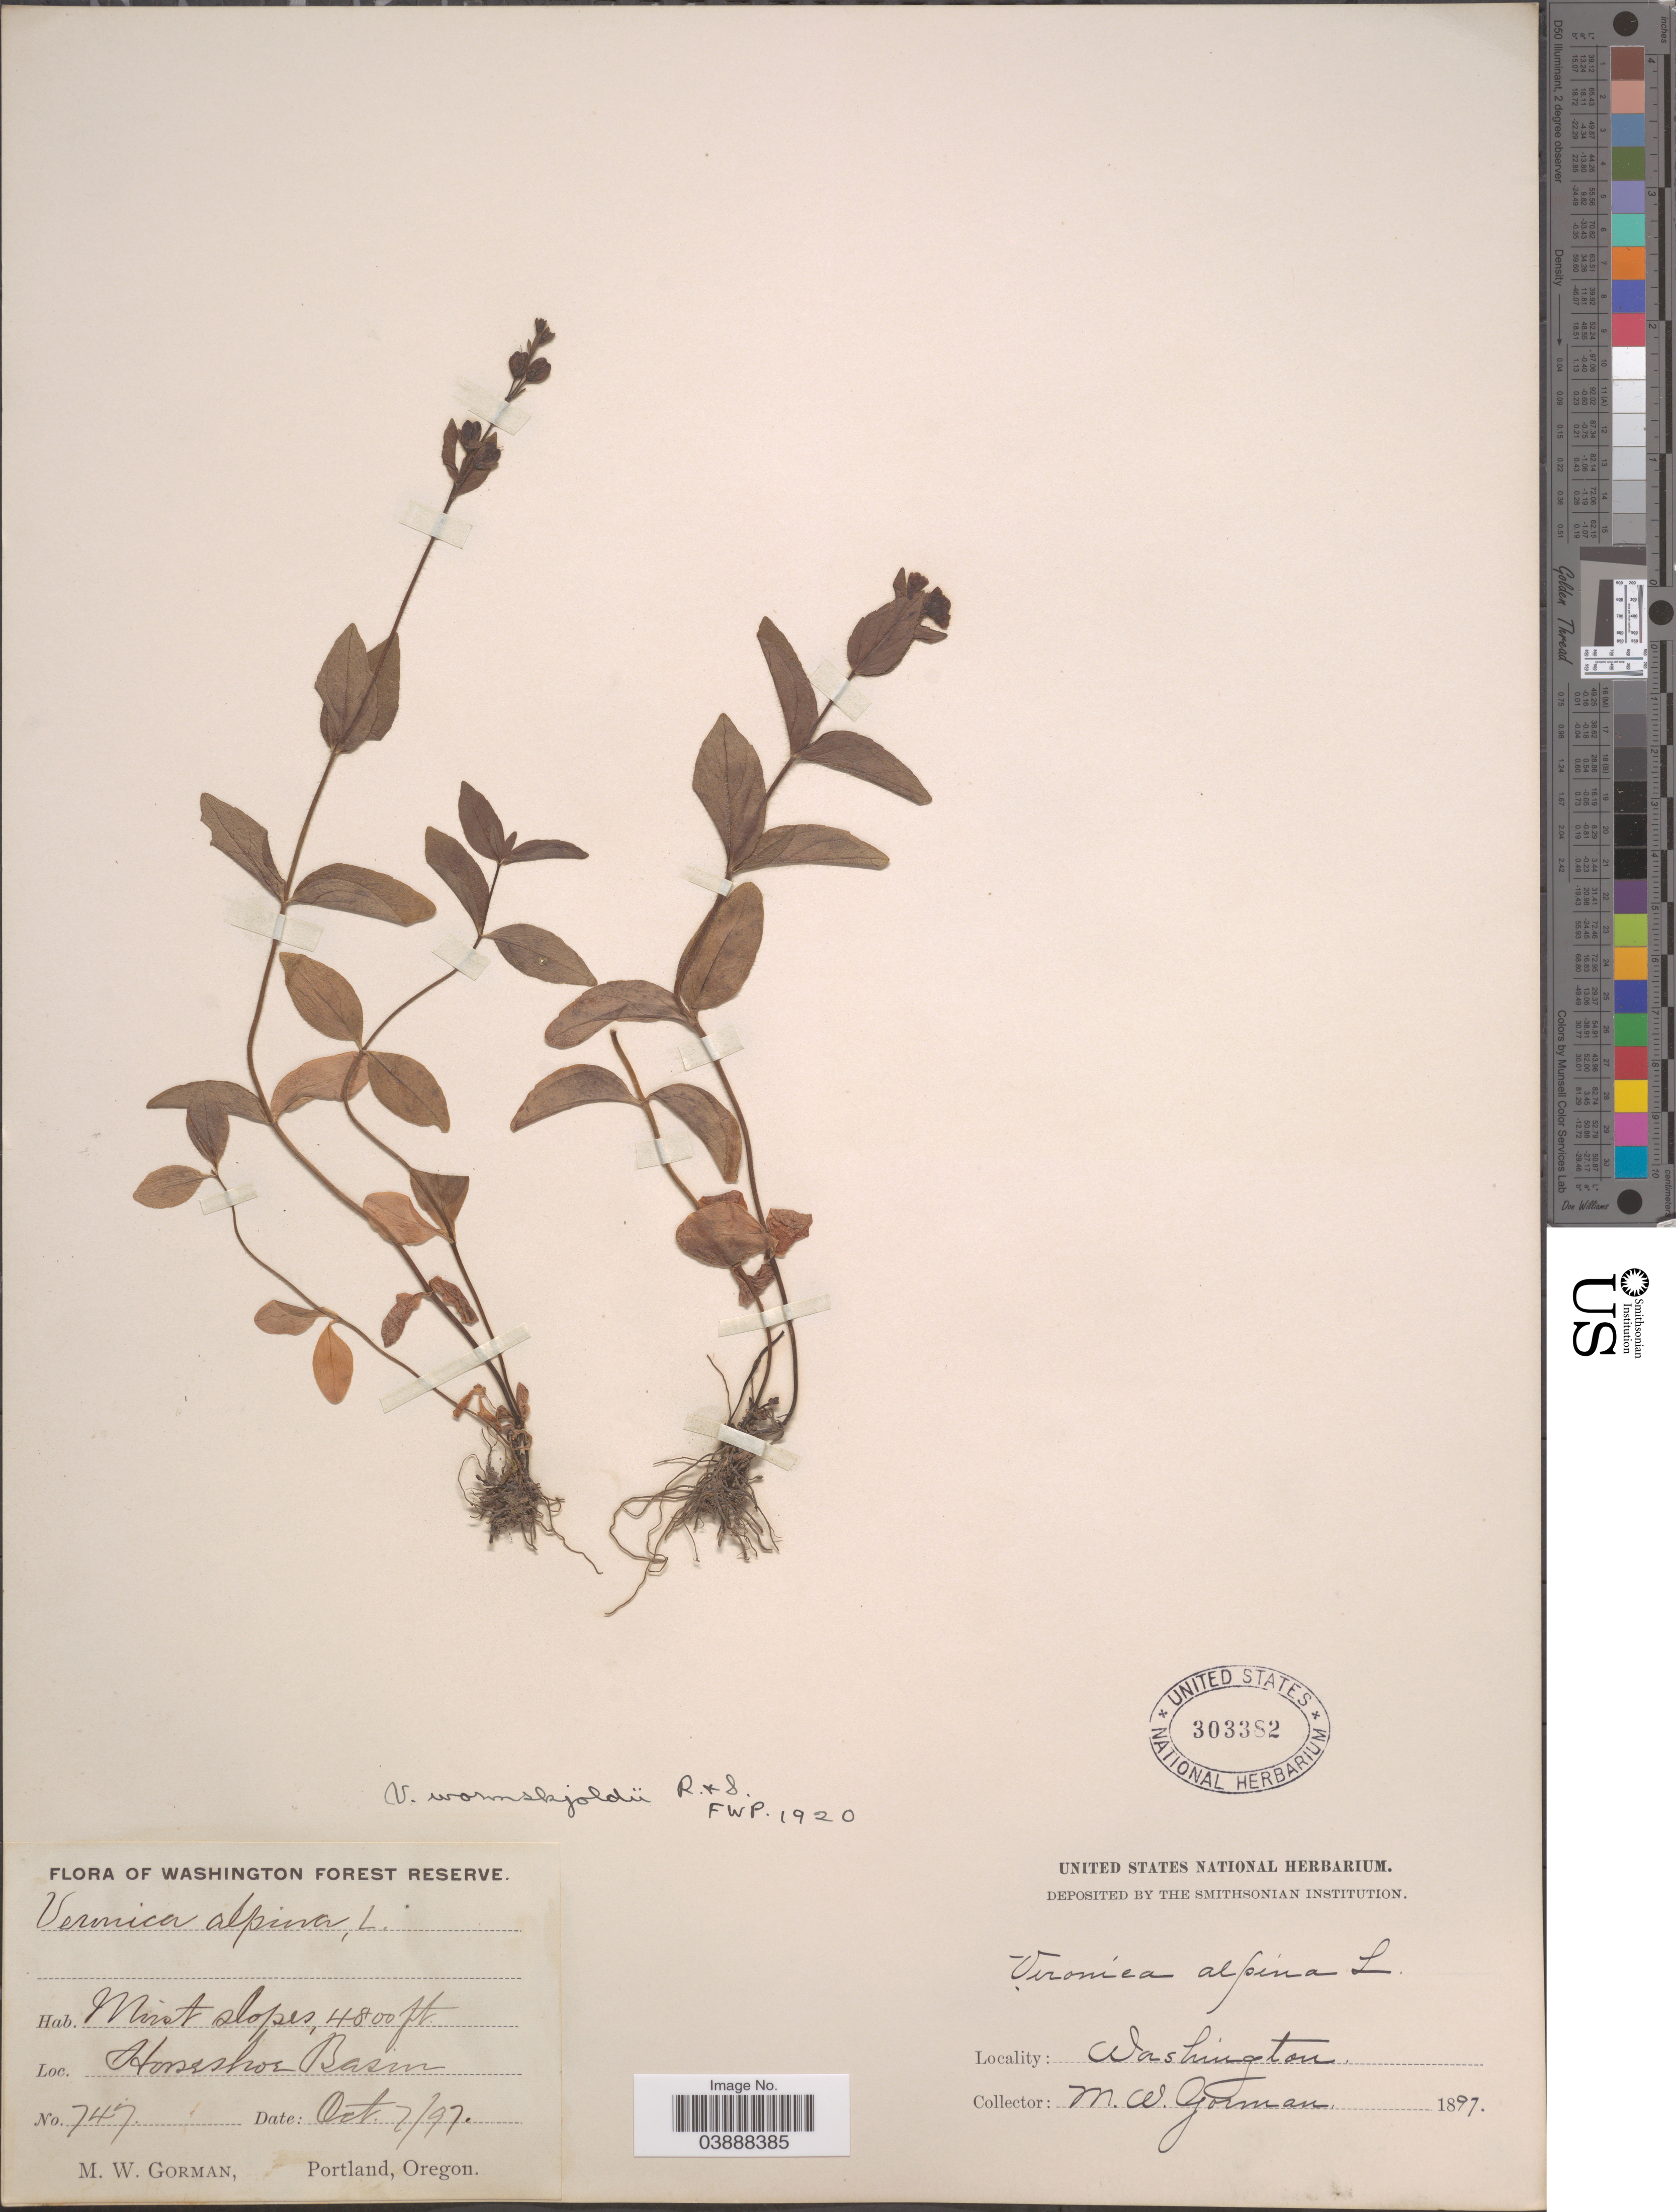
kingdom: Plantae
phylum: Tracheophyta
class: Magnoliopsida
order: Lamiales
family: Plantaginaceae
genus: Veronica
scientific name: Veronica wormskjoldii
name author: Roem. & Schult.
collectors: M. W. Gorman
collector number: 747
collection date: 1897-10-07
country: United States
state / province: Washington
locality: Horseshoe Basin.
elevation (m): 1463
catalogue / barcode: US 303382